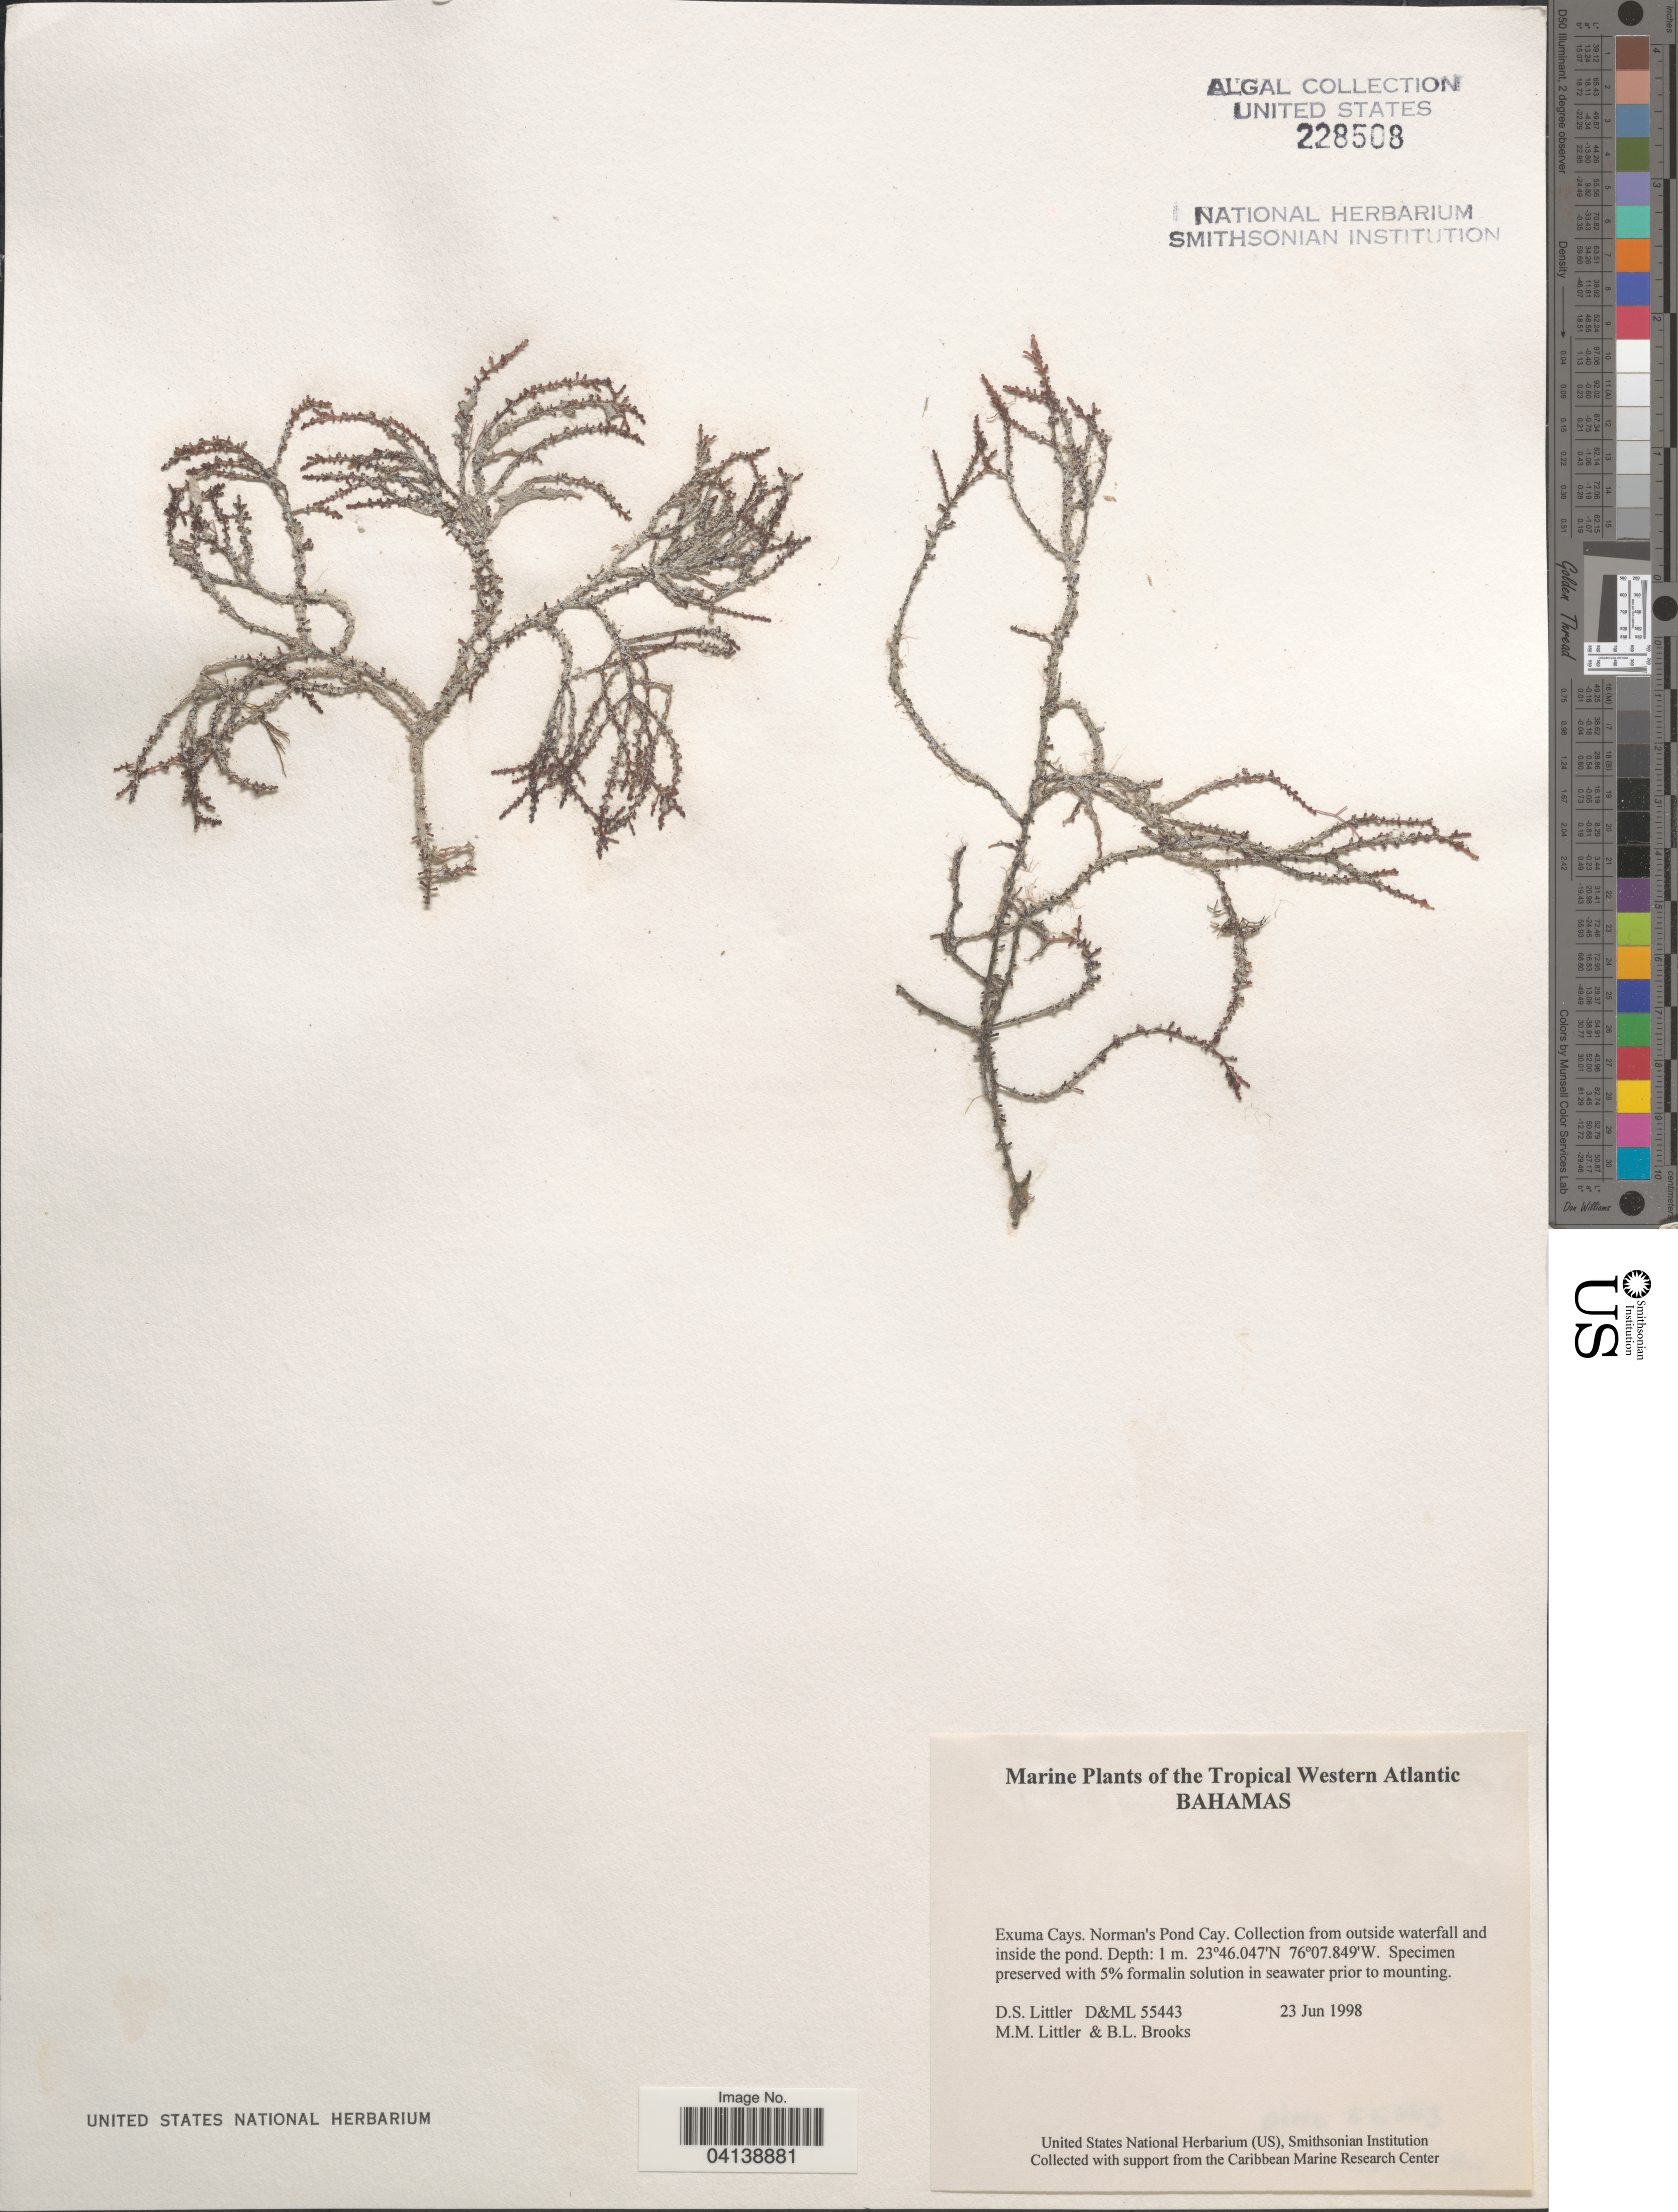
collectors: D. S. Littler & B. Brooks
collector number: D&ML55443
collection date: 1998-06-23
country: Bahamas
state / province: Exuma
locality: The Tropical Western Atlantic. Exuma Cays. Norman's Pond Cay. Collection from outside waterfall and inside the pond.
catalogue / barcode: US 228508